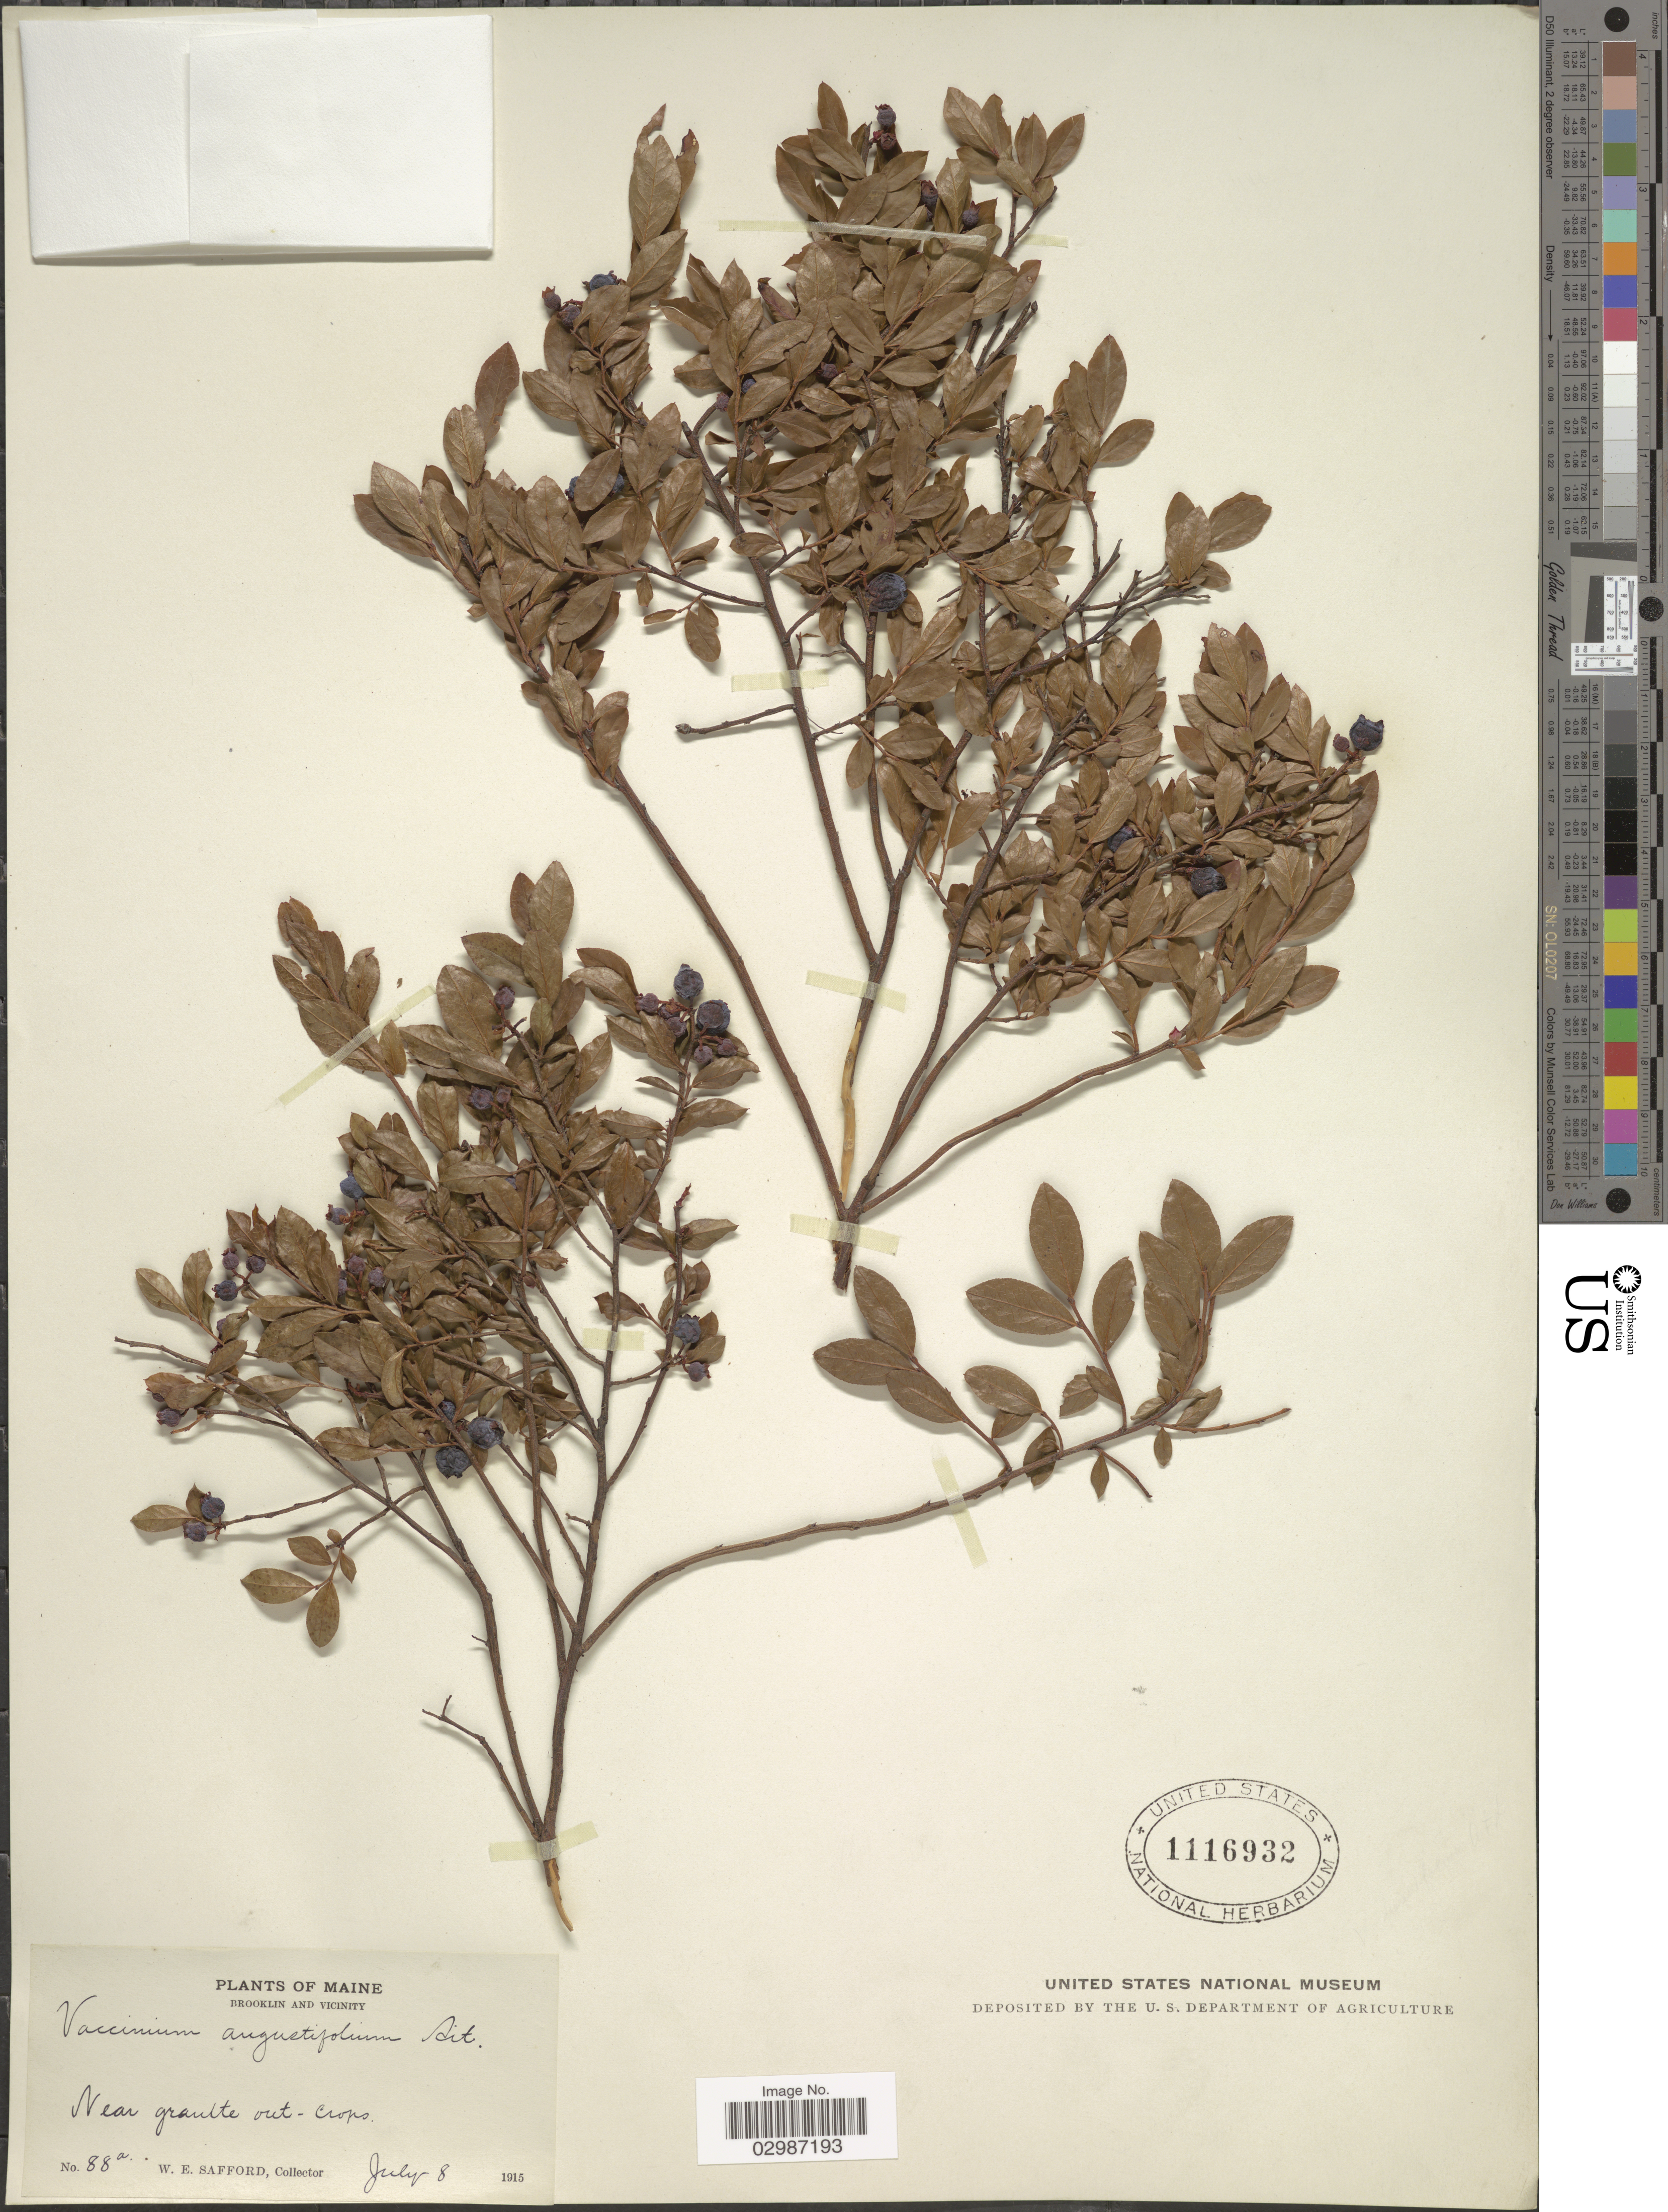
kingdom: Plantae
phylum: Tracheophyta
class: Magnoliopsida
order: Ericales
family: Ericaceae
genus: Vaccinium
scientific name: Vaccinium angustifolium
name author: Aiton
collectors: W. E. Safford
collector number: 88a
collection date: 1915-07-08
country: United States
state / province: Maine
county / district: Hancock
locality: Brooklin and vicinity.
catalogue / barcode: US 1116932